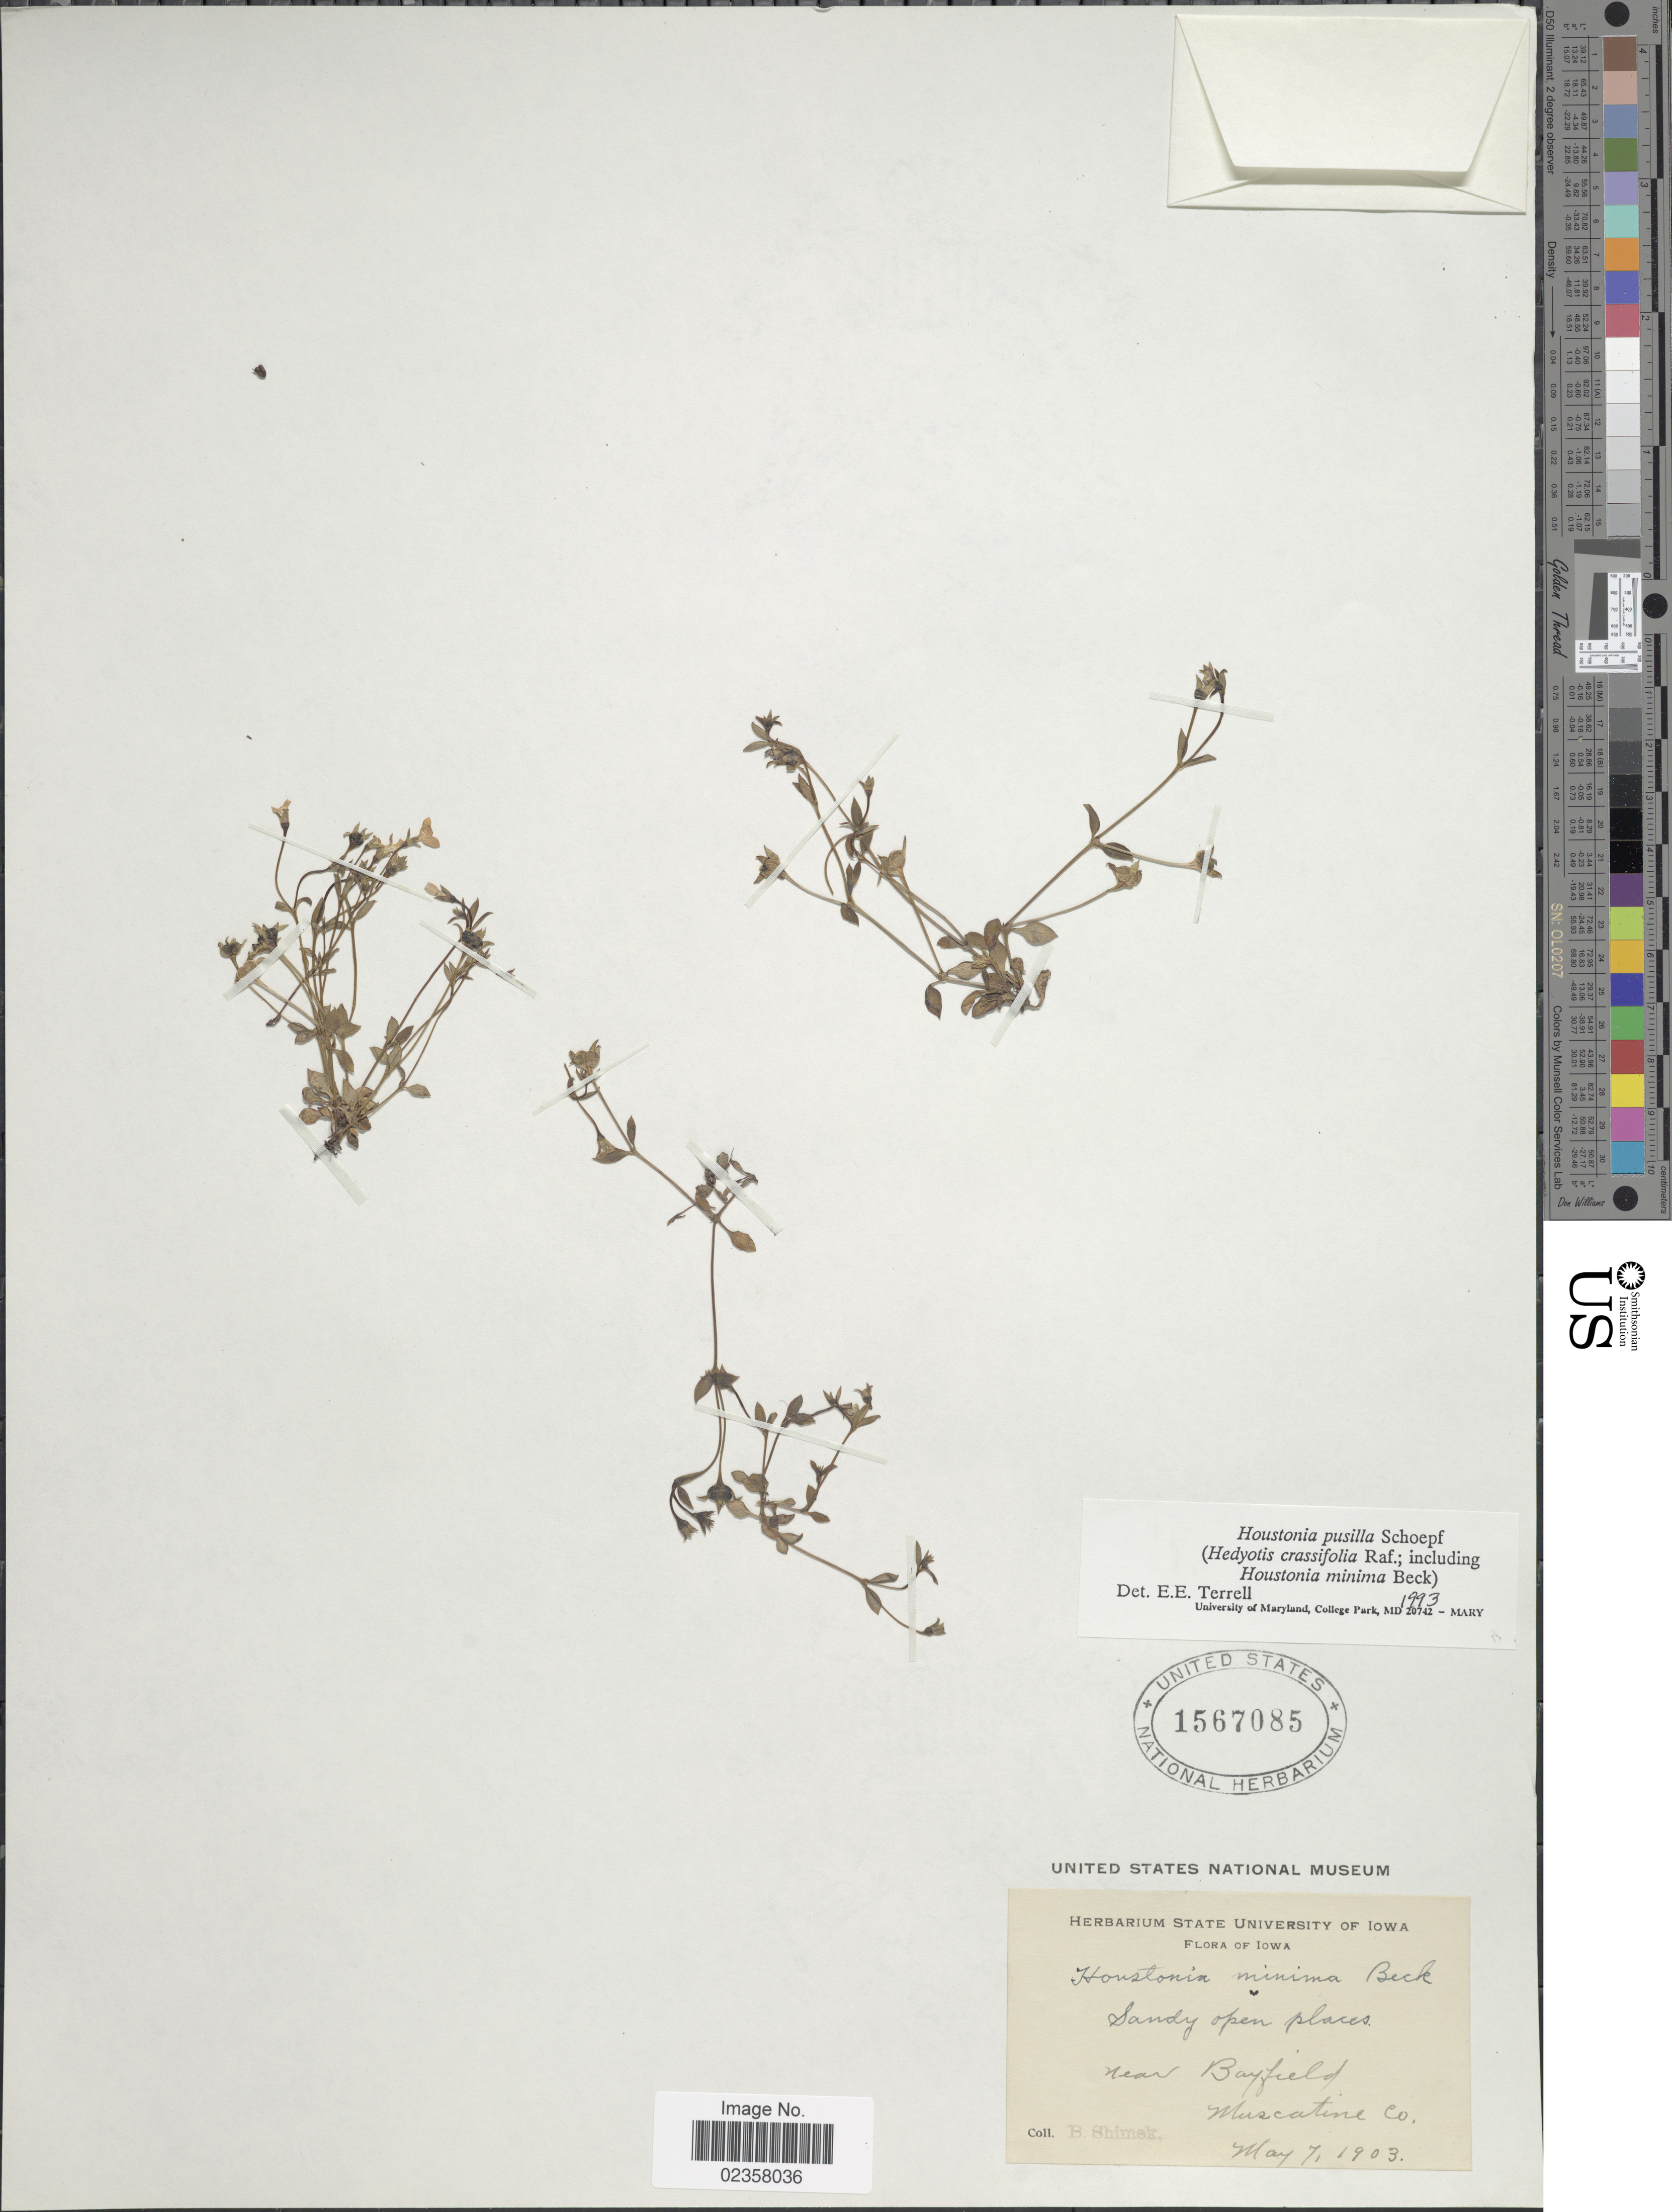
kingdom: Plantae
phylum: Tracheophyta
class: Magnoliopsida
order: Gentianales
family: Rubiaceae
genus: Houstonia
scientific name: Houstonia pusilla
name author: Schoepf.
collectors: B. Shimek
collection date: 1903-05-07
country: United States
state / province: Iowa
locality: Iowa. Near Bayfield. Muscatine Co.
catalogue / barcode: US 1567085